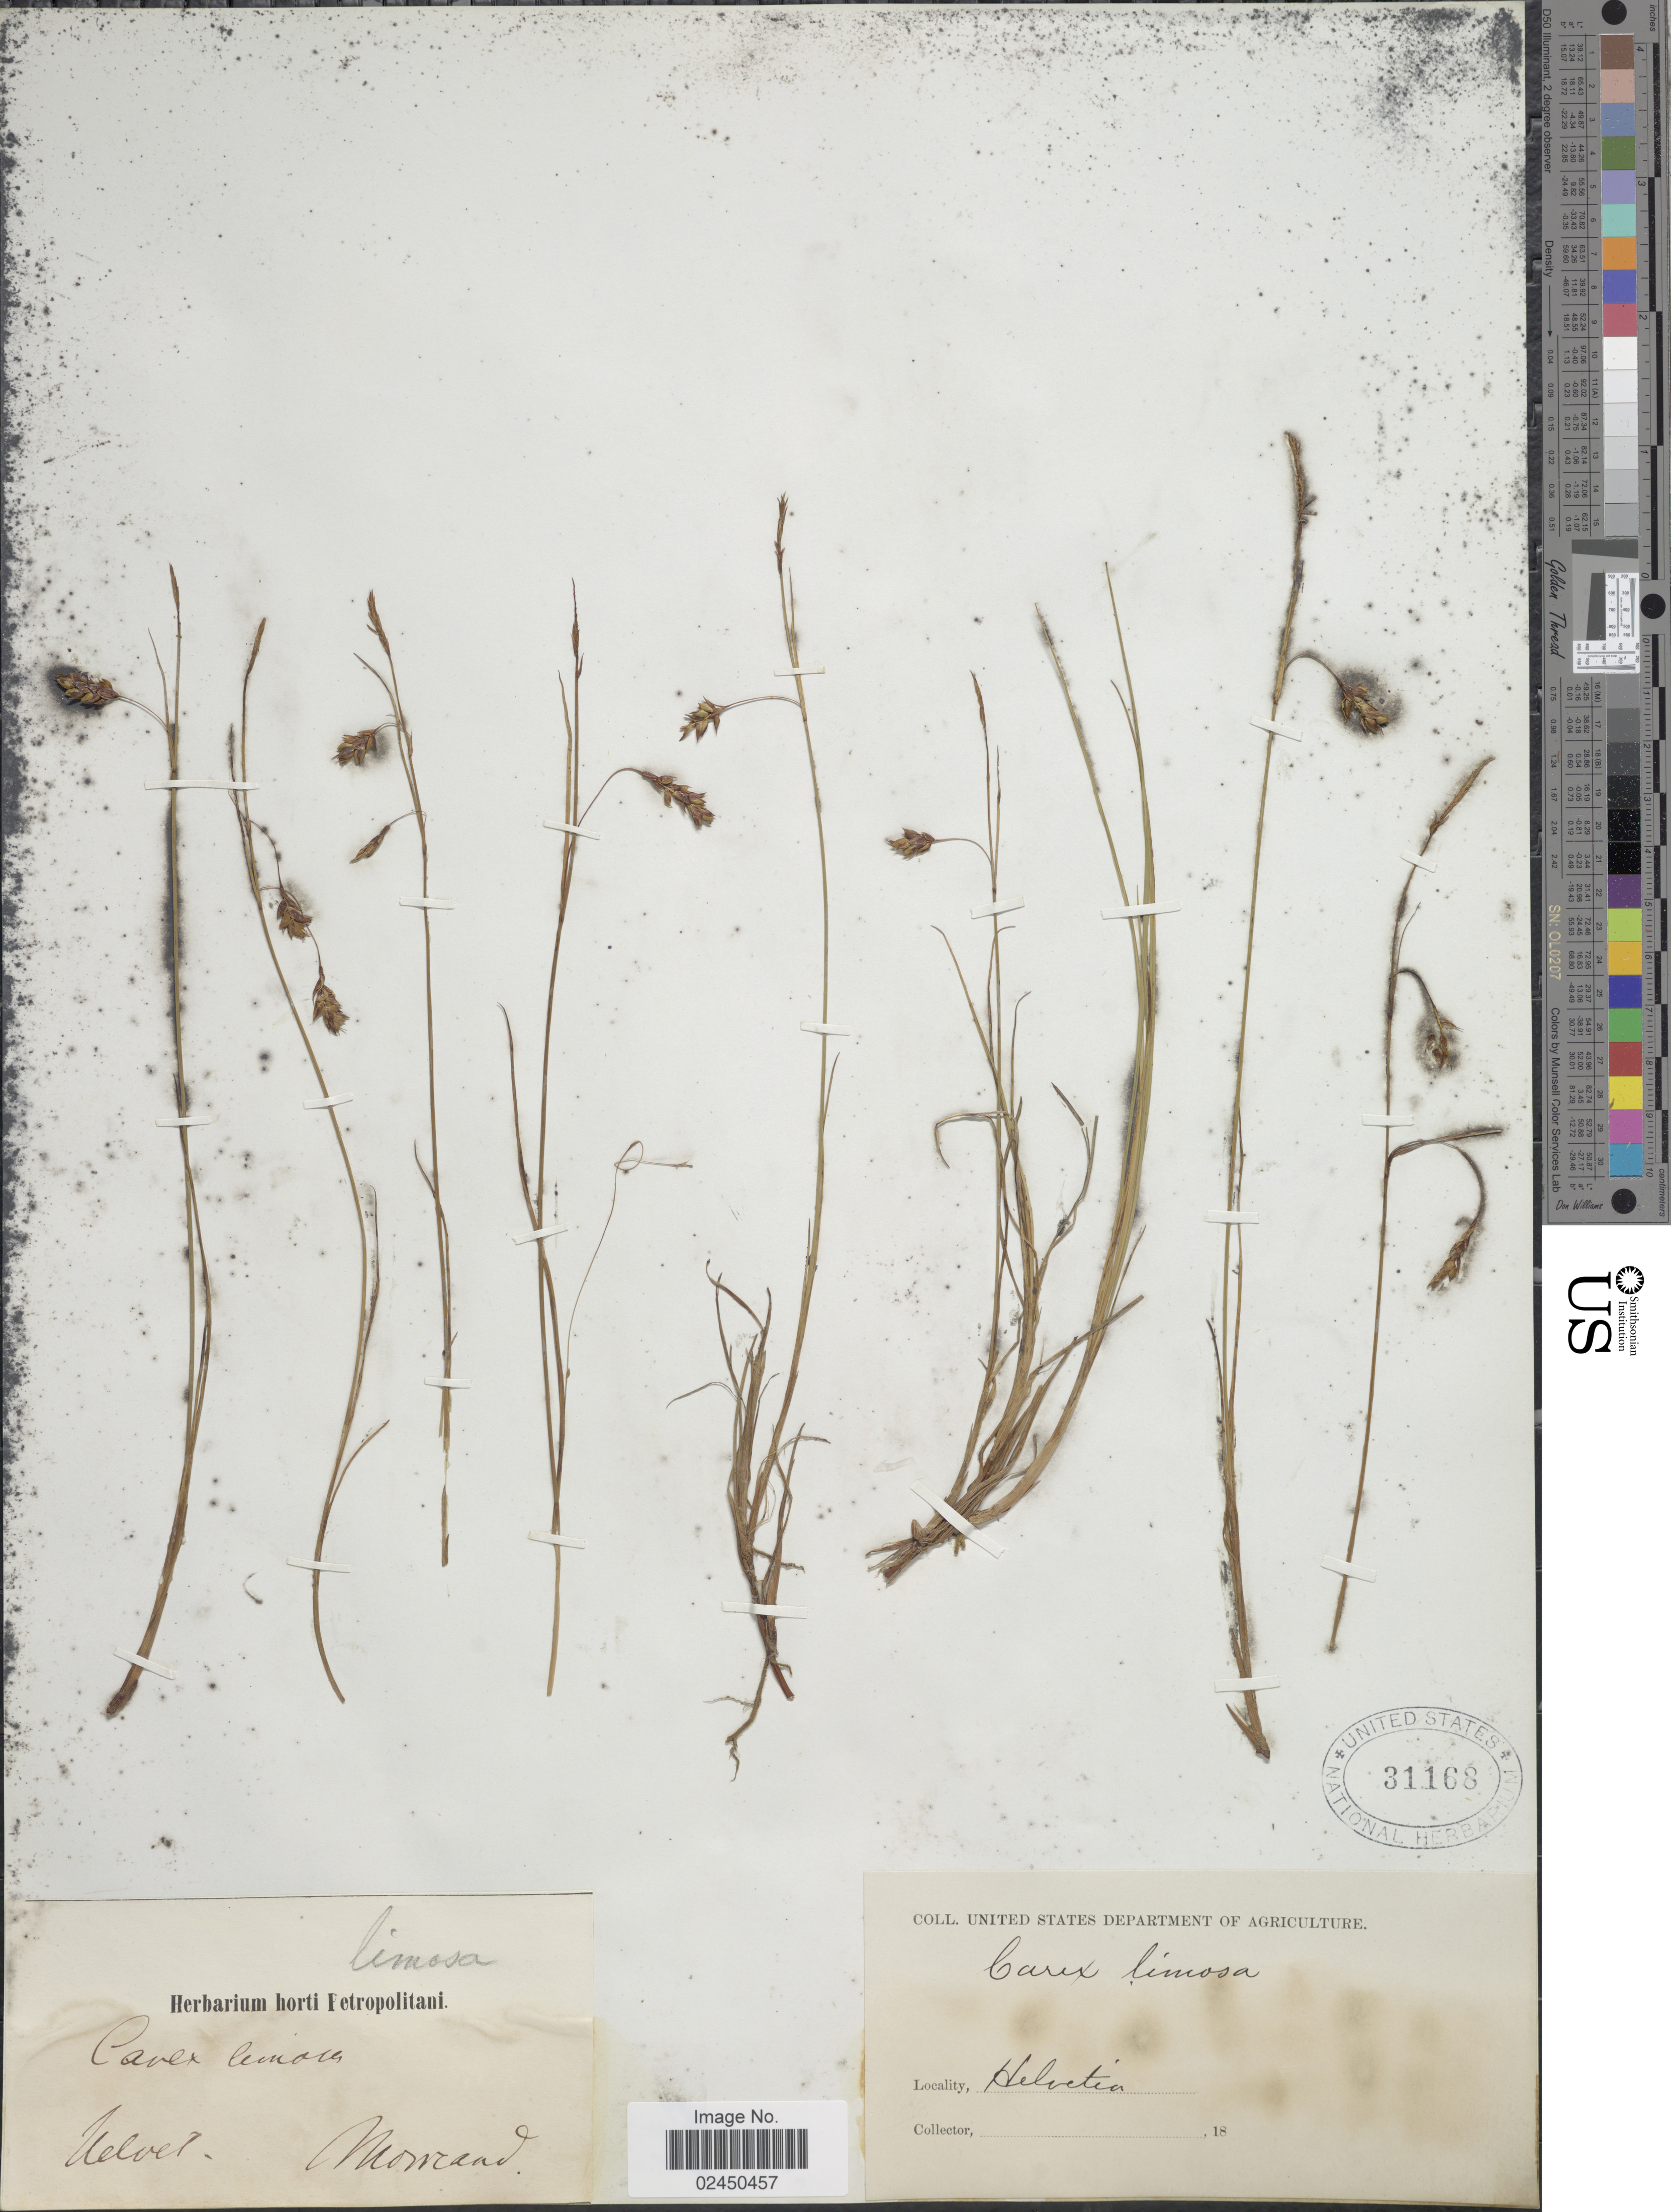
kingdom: Plantae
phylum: Tracheophyta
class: Liliopsida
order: Poales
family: Cyperaceae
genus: Carex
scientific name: Carex limosa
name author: L.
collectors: Moricand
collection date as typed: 18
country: Switzerland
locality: Helvetia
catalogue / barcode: US 31168